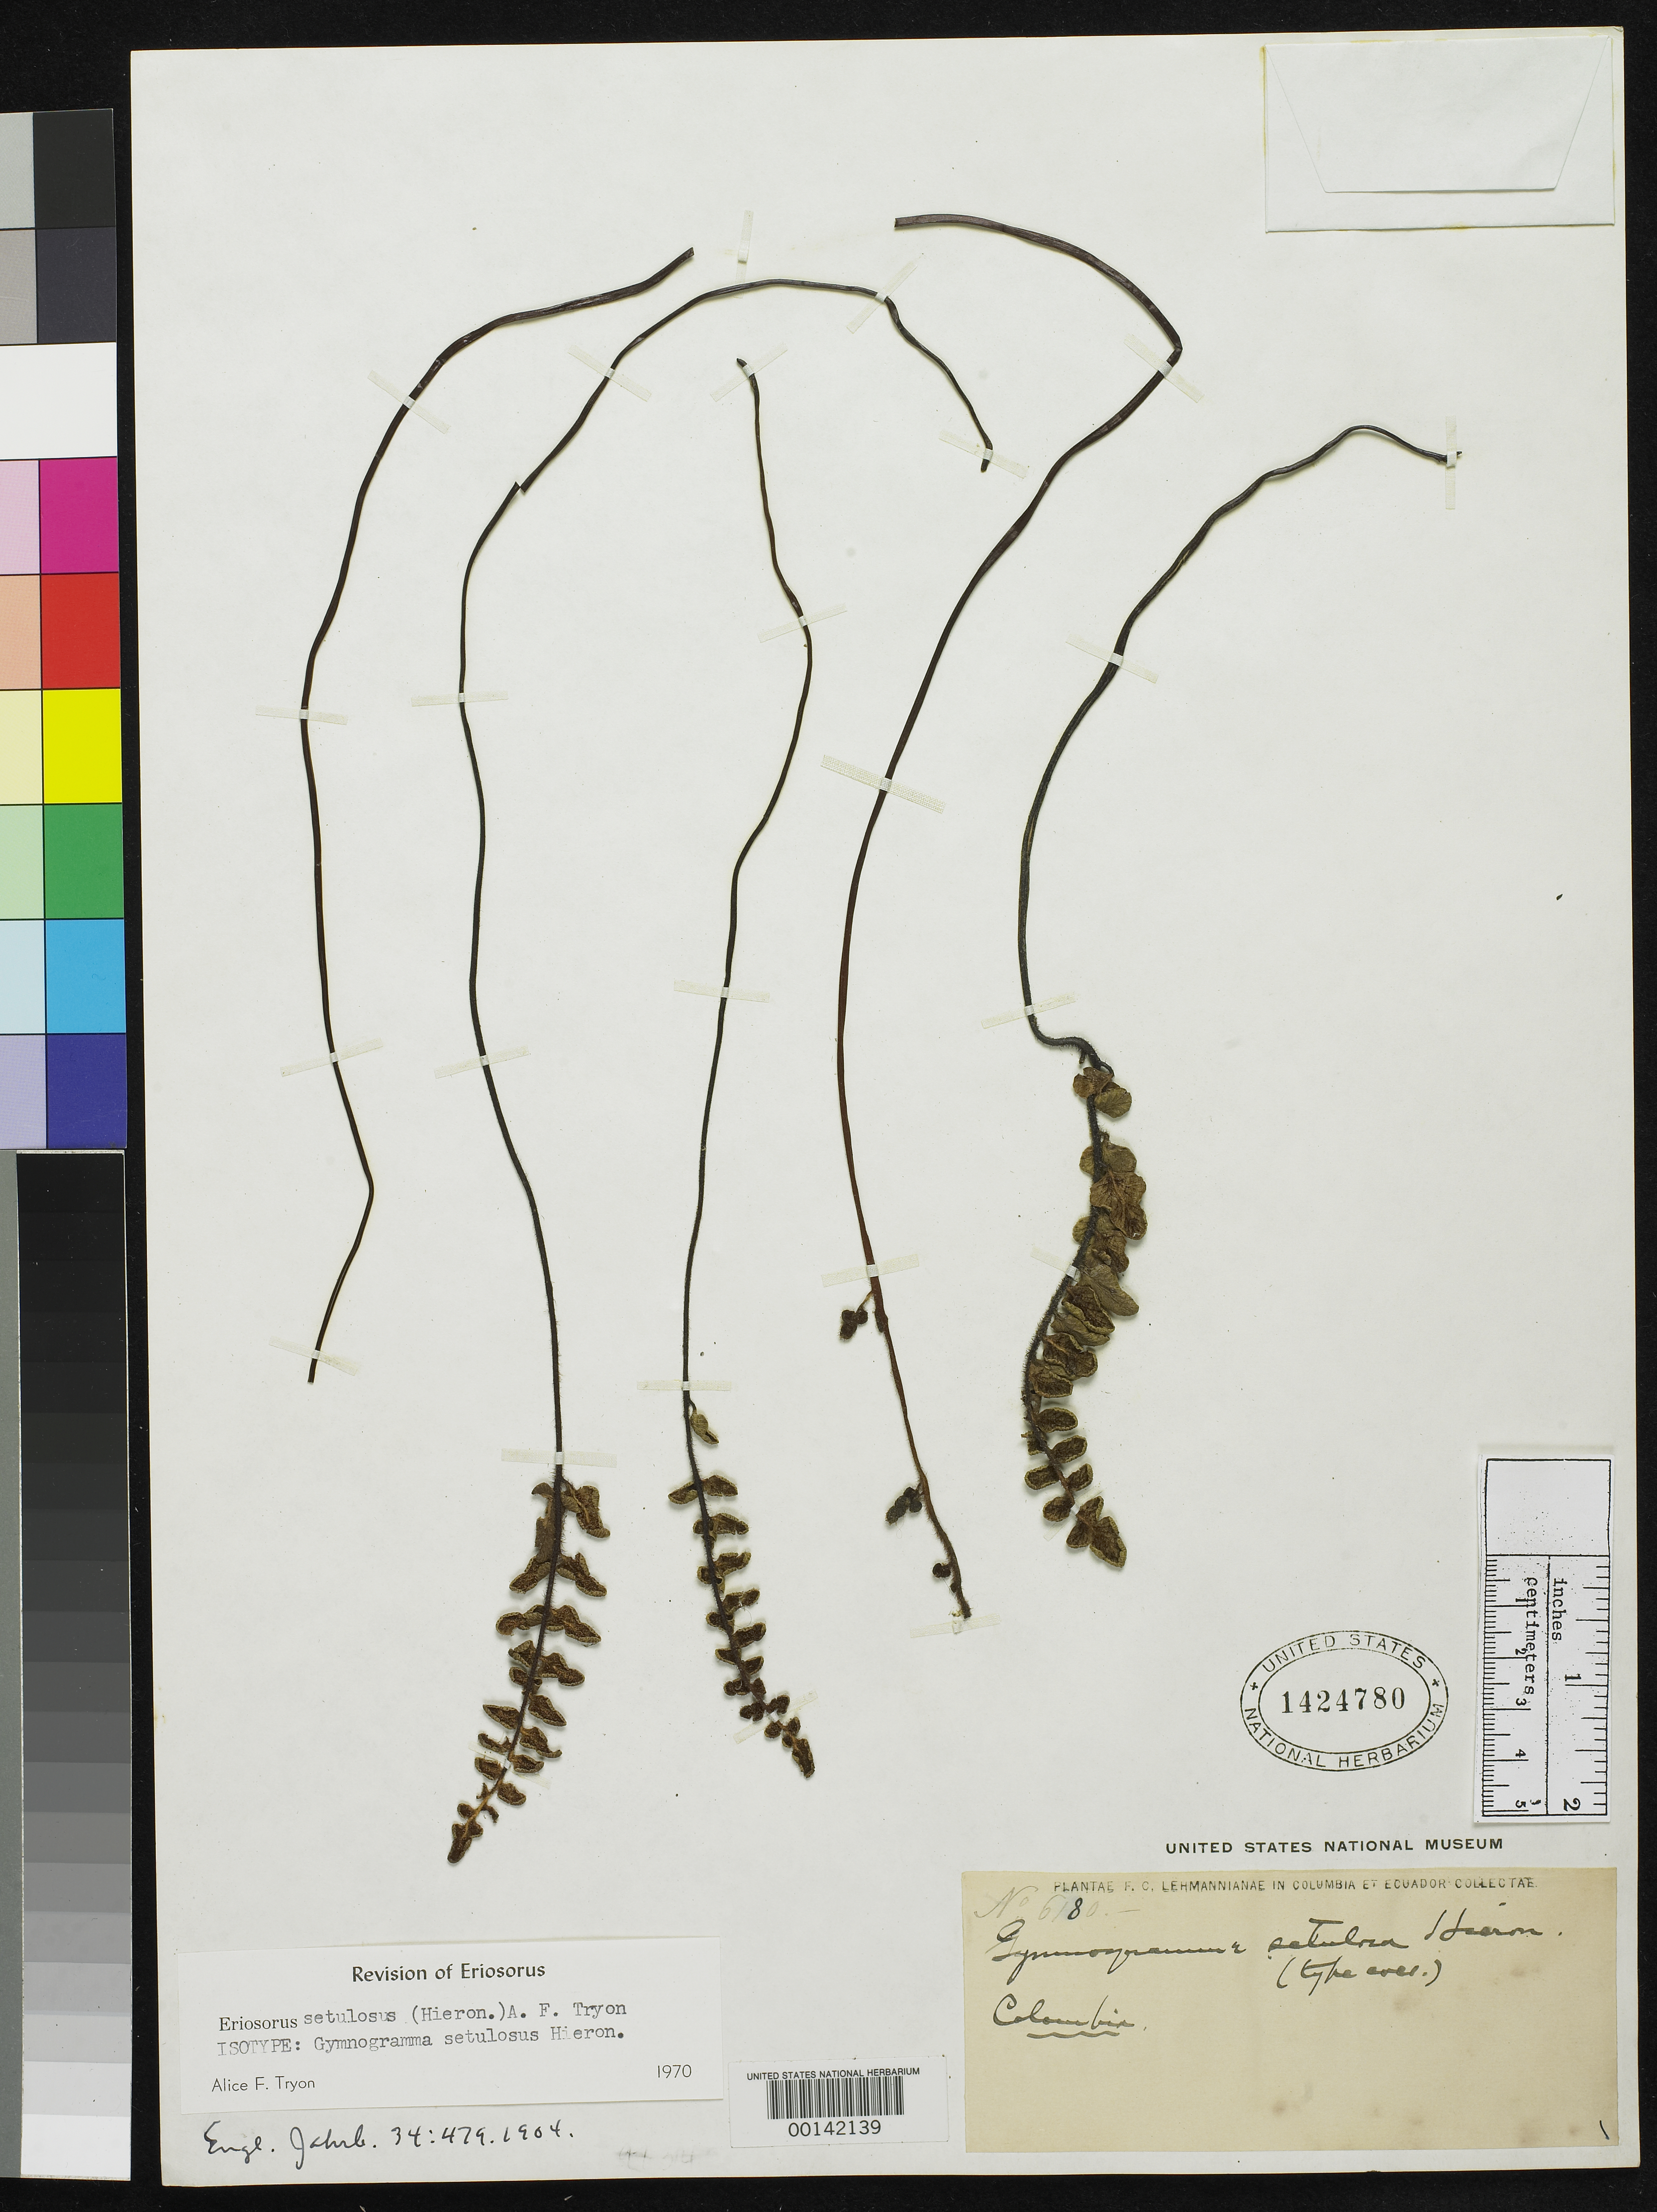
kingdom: Plantae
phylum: Tracheophyta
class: Polypodiopsida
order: Polypodiales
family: Pteridaceae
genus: Gymnogramma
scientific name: Gymnogramma setulosa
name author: Hieron.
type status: Isotype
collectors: F. C. Lehmann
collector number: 6180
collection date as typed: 10 Jul 1886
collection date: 1886-07-10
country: Colombia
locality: Paramo de Achupallas inter Almaguer et La Cruz [Paramo de Achupallas between Almaguer & La Cruz].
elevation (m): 3000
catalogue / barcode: US 1424780